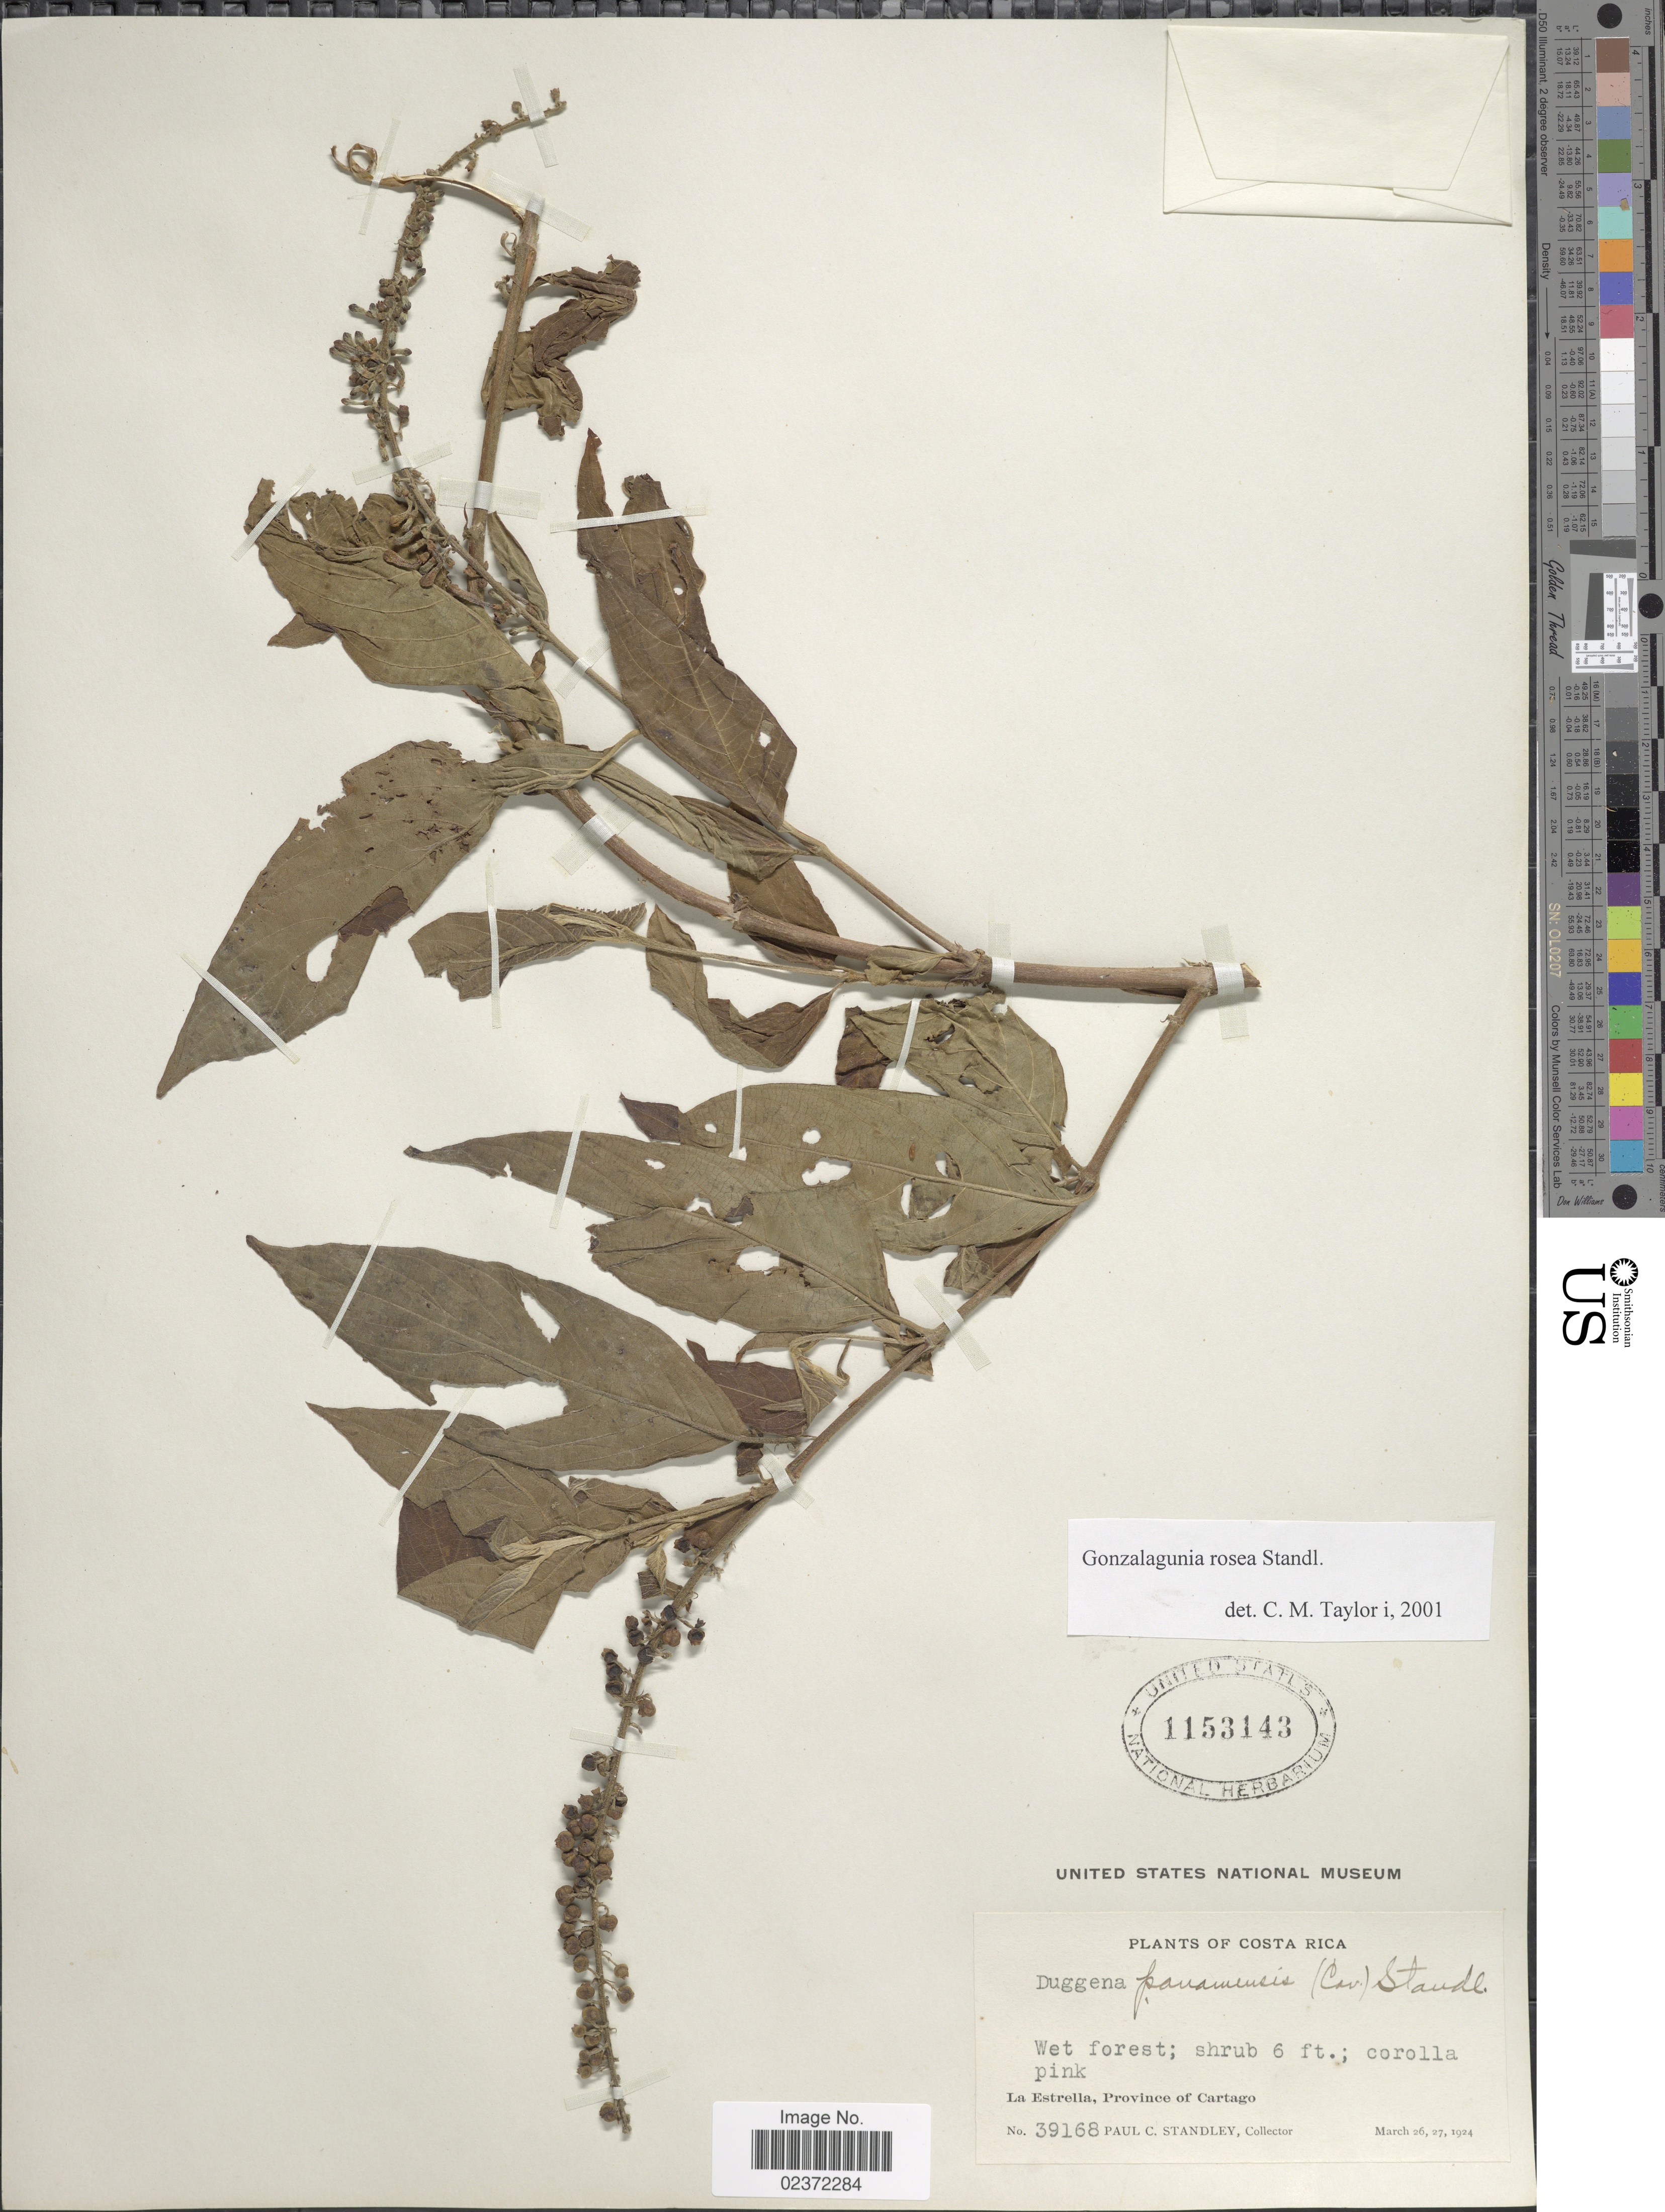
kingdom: Plantae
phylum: Tracheophyta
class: Magnoliopsida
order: Gentianales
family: Rubiaceae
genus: Gonzalagunia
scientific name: Gonzalagunia rosea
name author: Standl.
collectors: P. C. Standley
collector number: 39168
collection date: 1924-03-26/1924-03-27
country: Costa Rica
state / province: Cartago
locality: La Estrella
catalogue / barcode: US 1153143